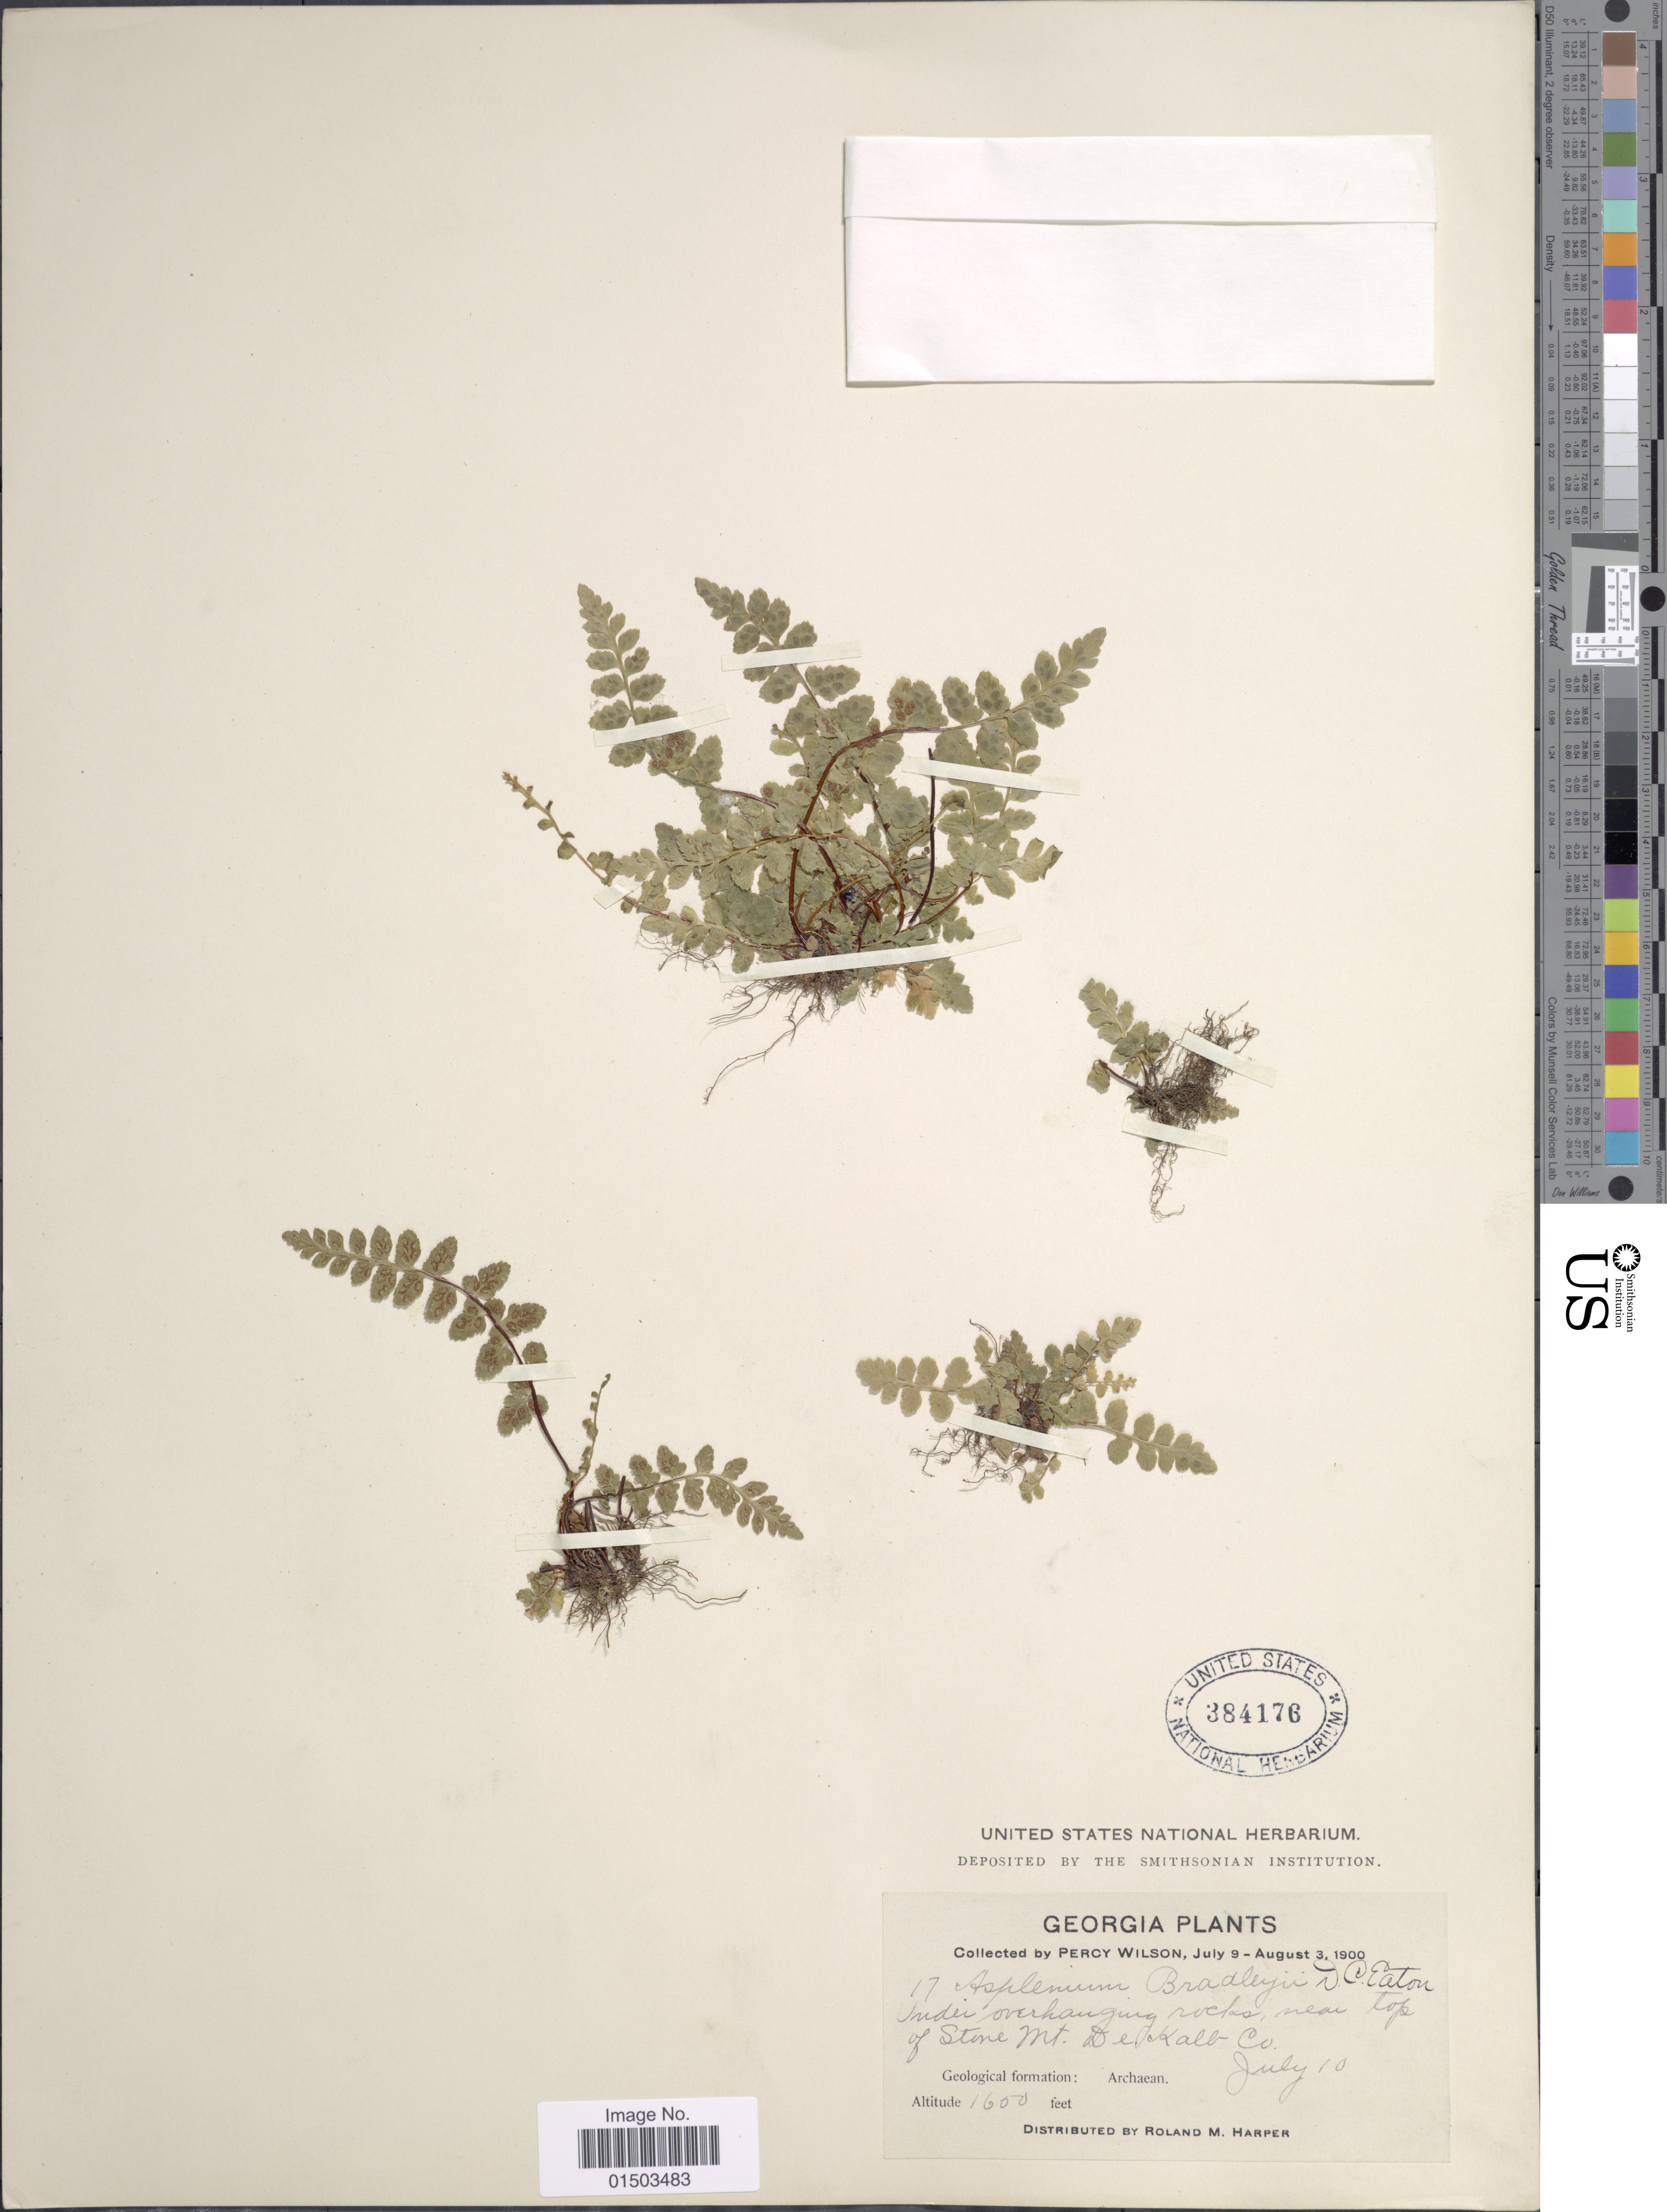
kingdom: Plantae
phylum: Tracheophyta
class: Polypodiopsida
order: Polypodiales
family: Aspleniaceae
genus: Asplenium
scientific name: Asplenium bradleyi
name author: D.C. Eaton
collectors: P. Wilson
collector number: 17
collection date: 1900-07-10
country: United States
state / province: Georgia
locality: Georgia. Near top of Stone Mt. De Kall-Co., Archaean.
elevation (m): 488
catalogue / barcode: US 384176